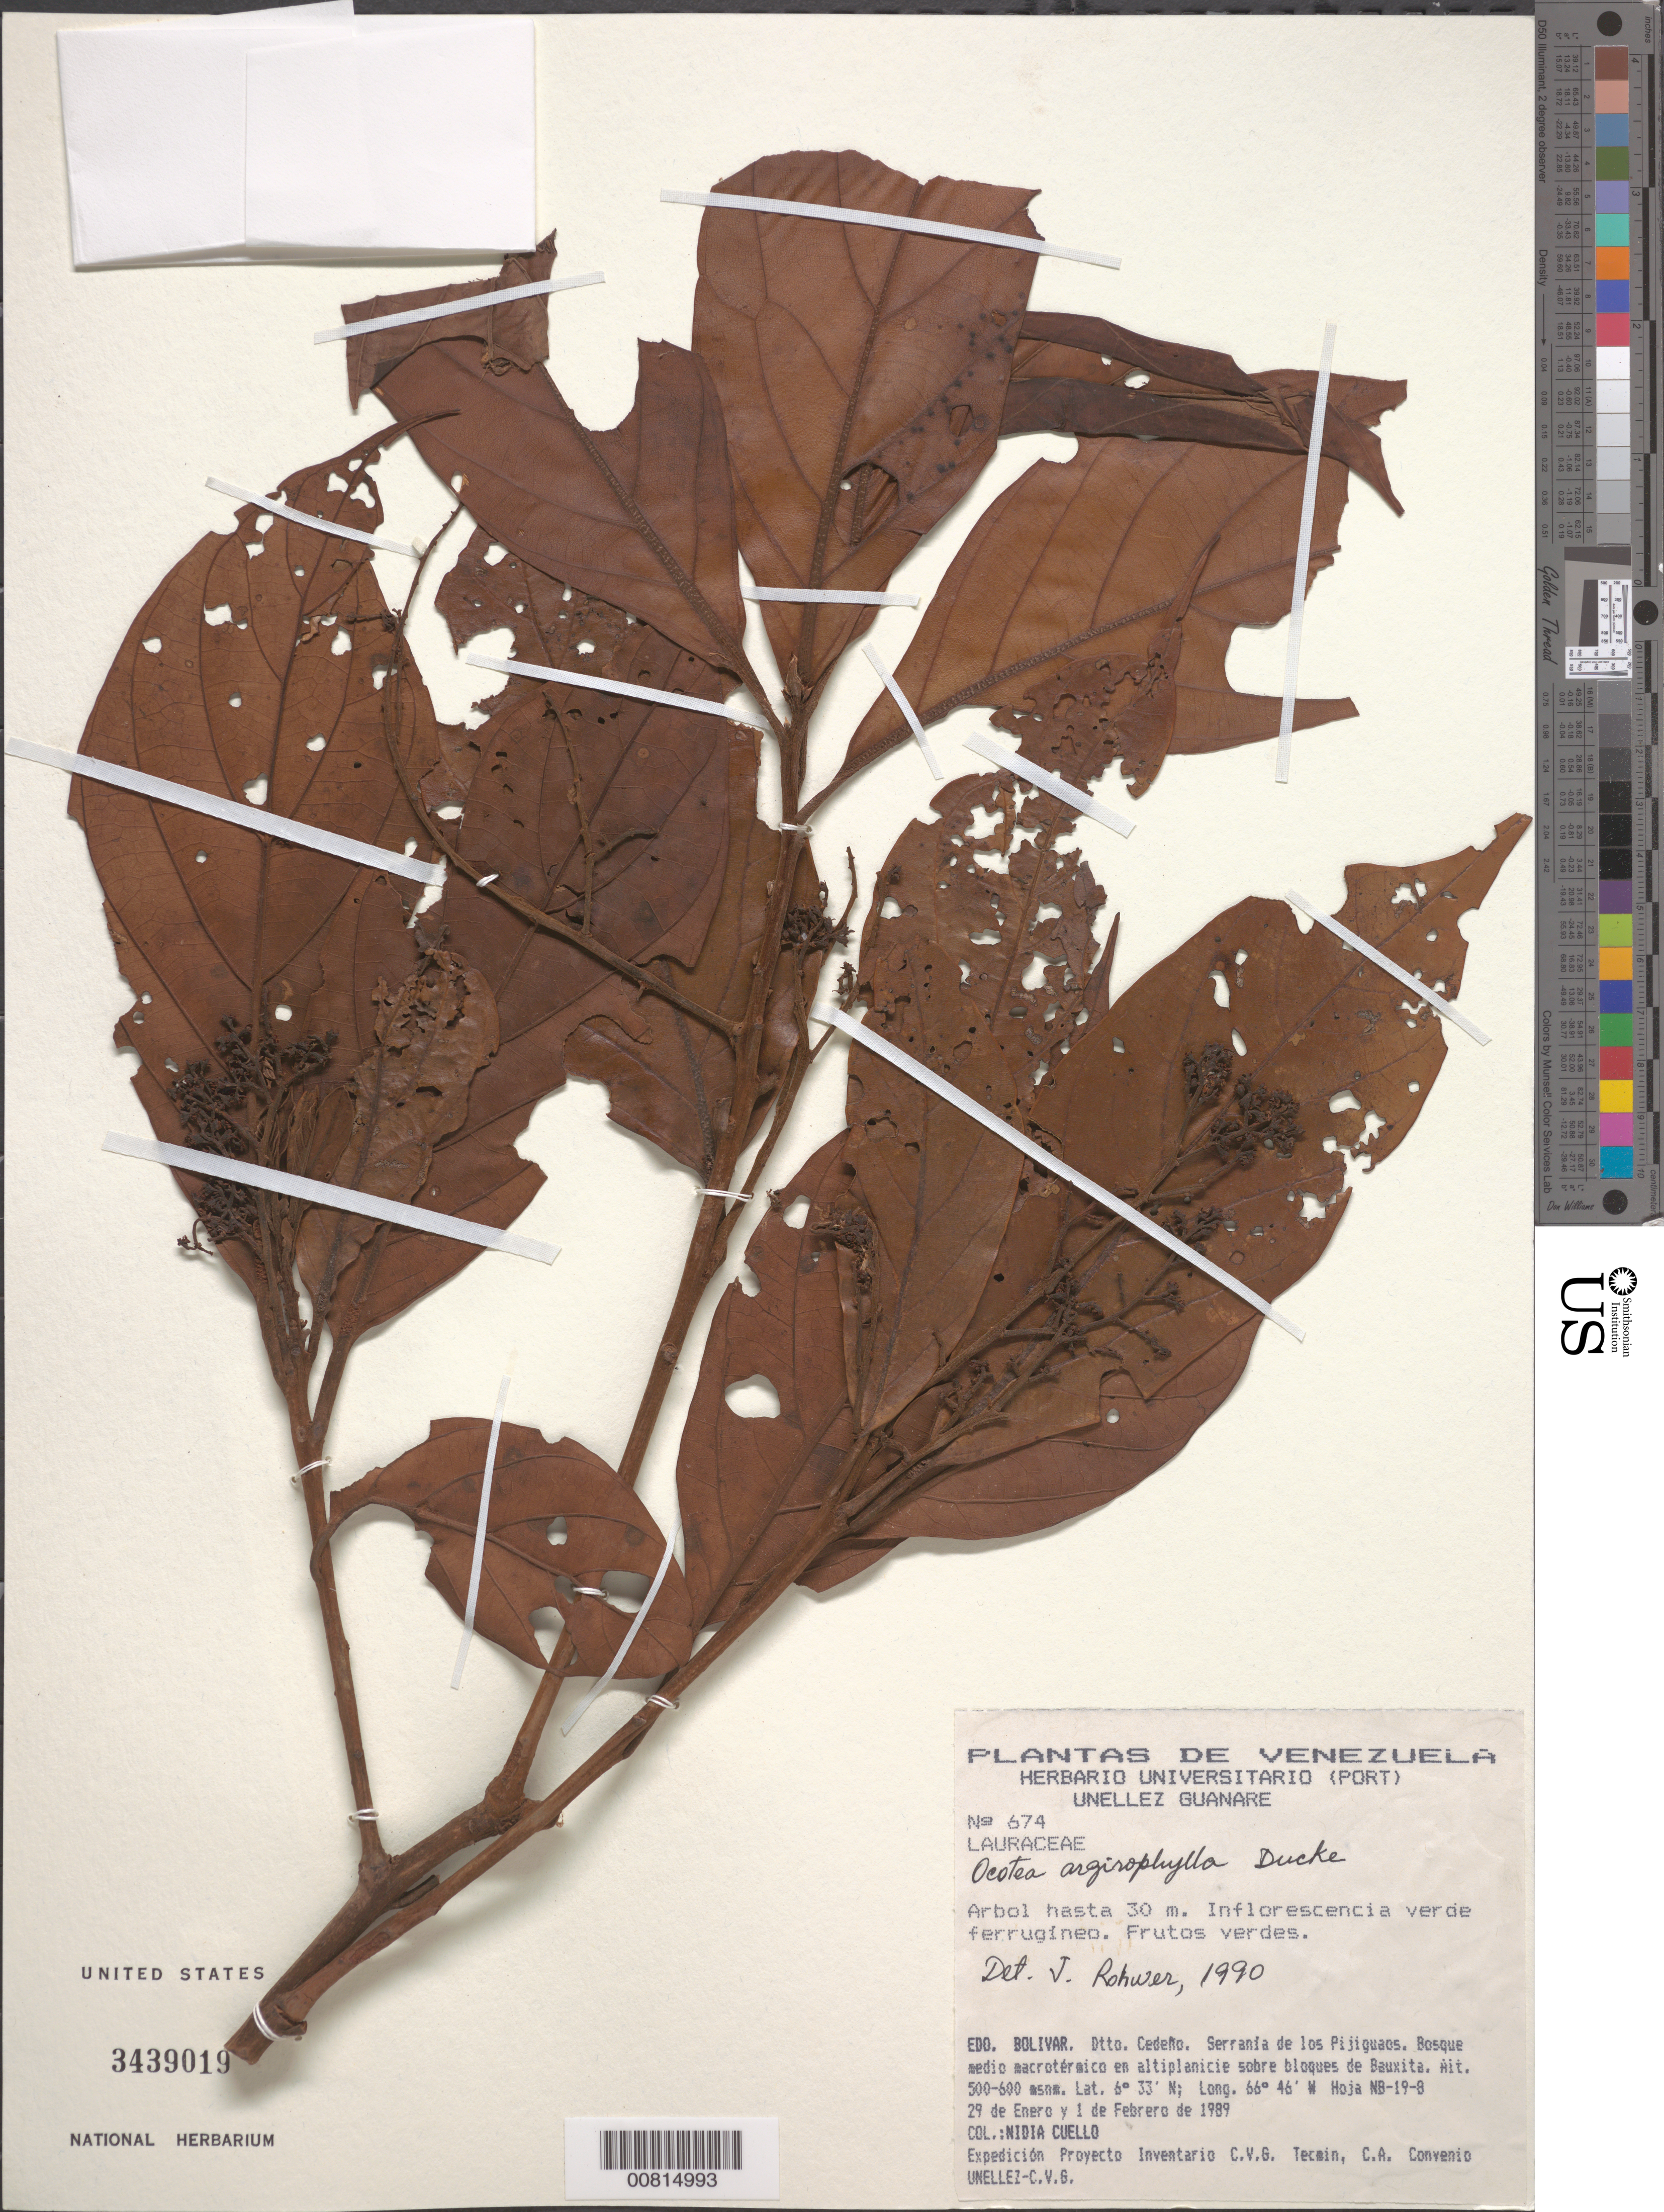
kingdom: Plantae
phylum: Tracheophyta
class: Magnoliopsida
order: Laurales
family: Lauraceae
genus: Ocotea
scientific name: Ocotea argyrophylla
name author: Ducke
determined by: Rohwer, J. G.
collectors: N. L. Cuello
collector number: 674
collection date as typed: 29-Jan-89 to 1-Feb-89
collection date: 1989-01-29/1989-02-01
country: Venezuela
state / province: Bolívar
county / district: Cedeño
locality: Serranía de los Pijiguaos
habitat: Bosque medio macrotermico en altiplanicie sobre bloques de bauxita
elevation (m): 500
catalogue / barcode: US 3439019